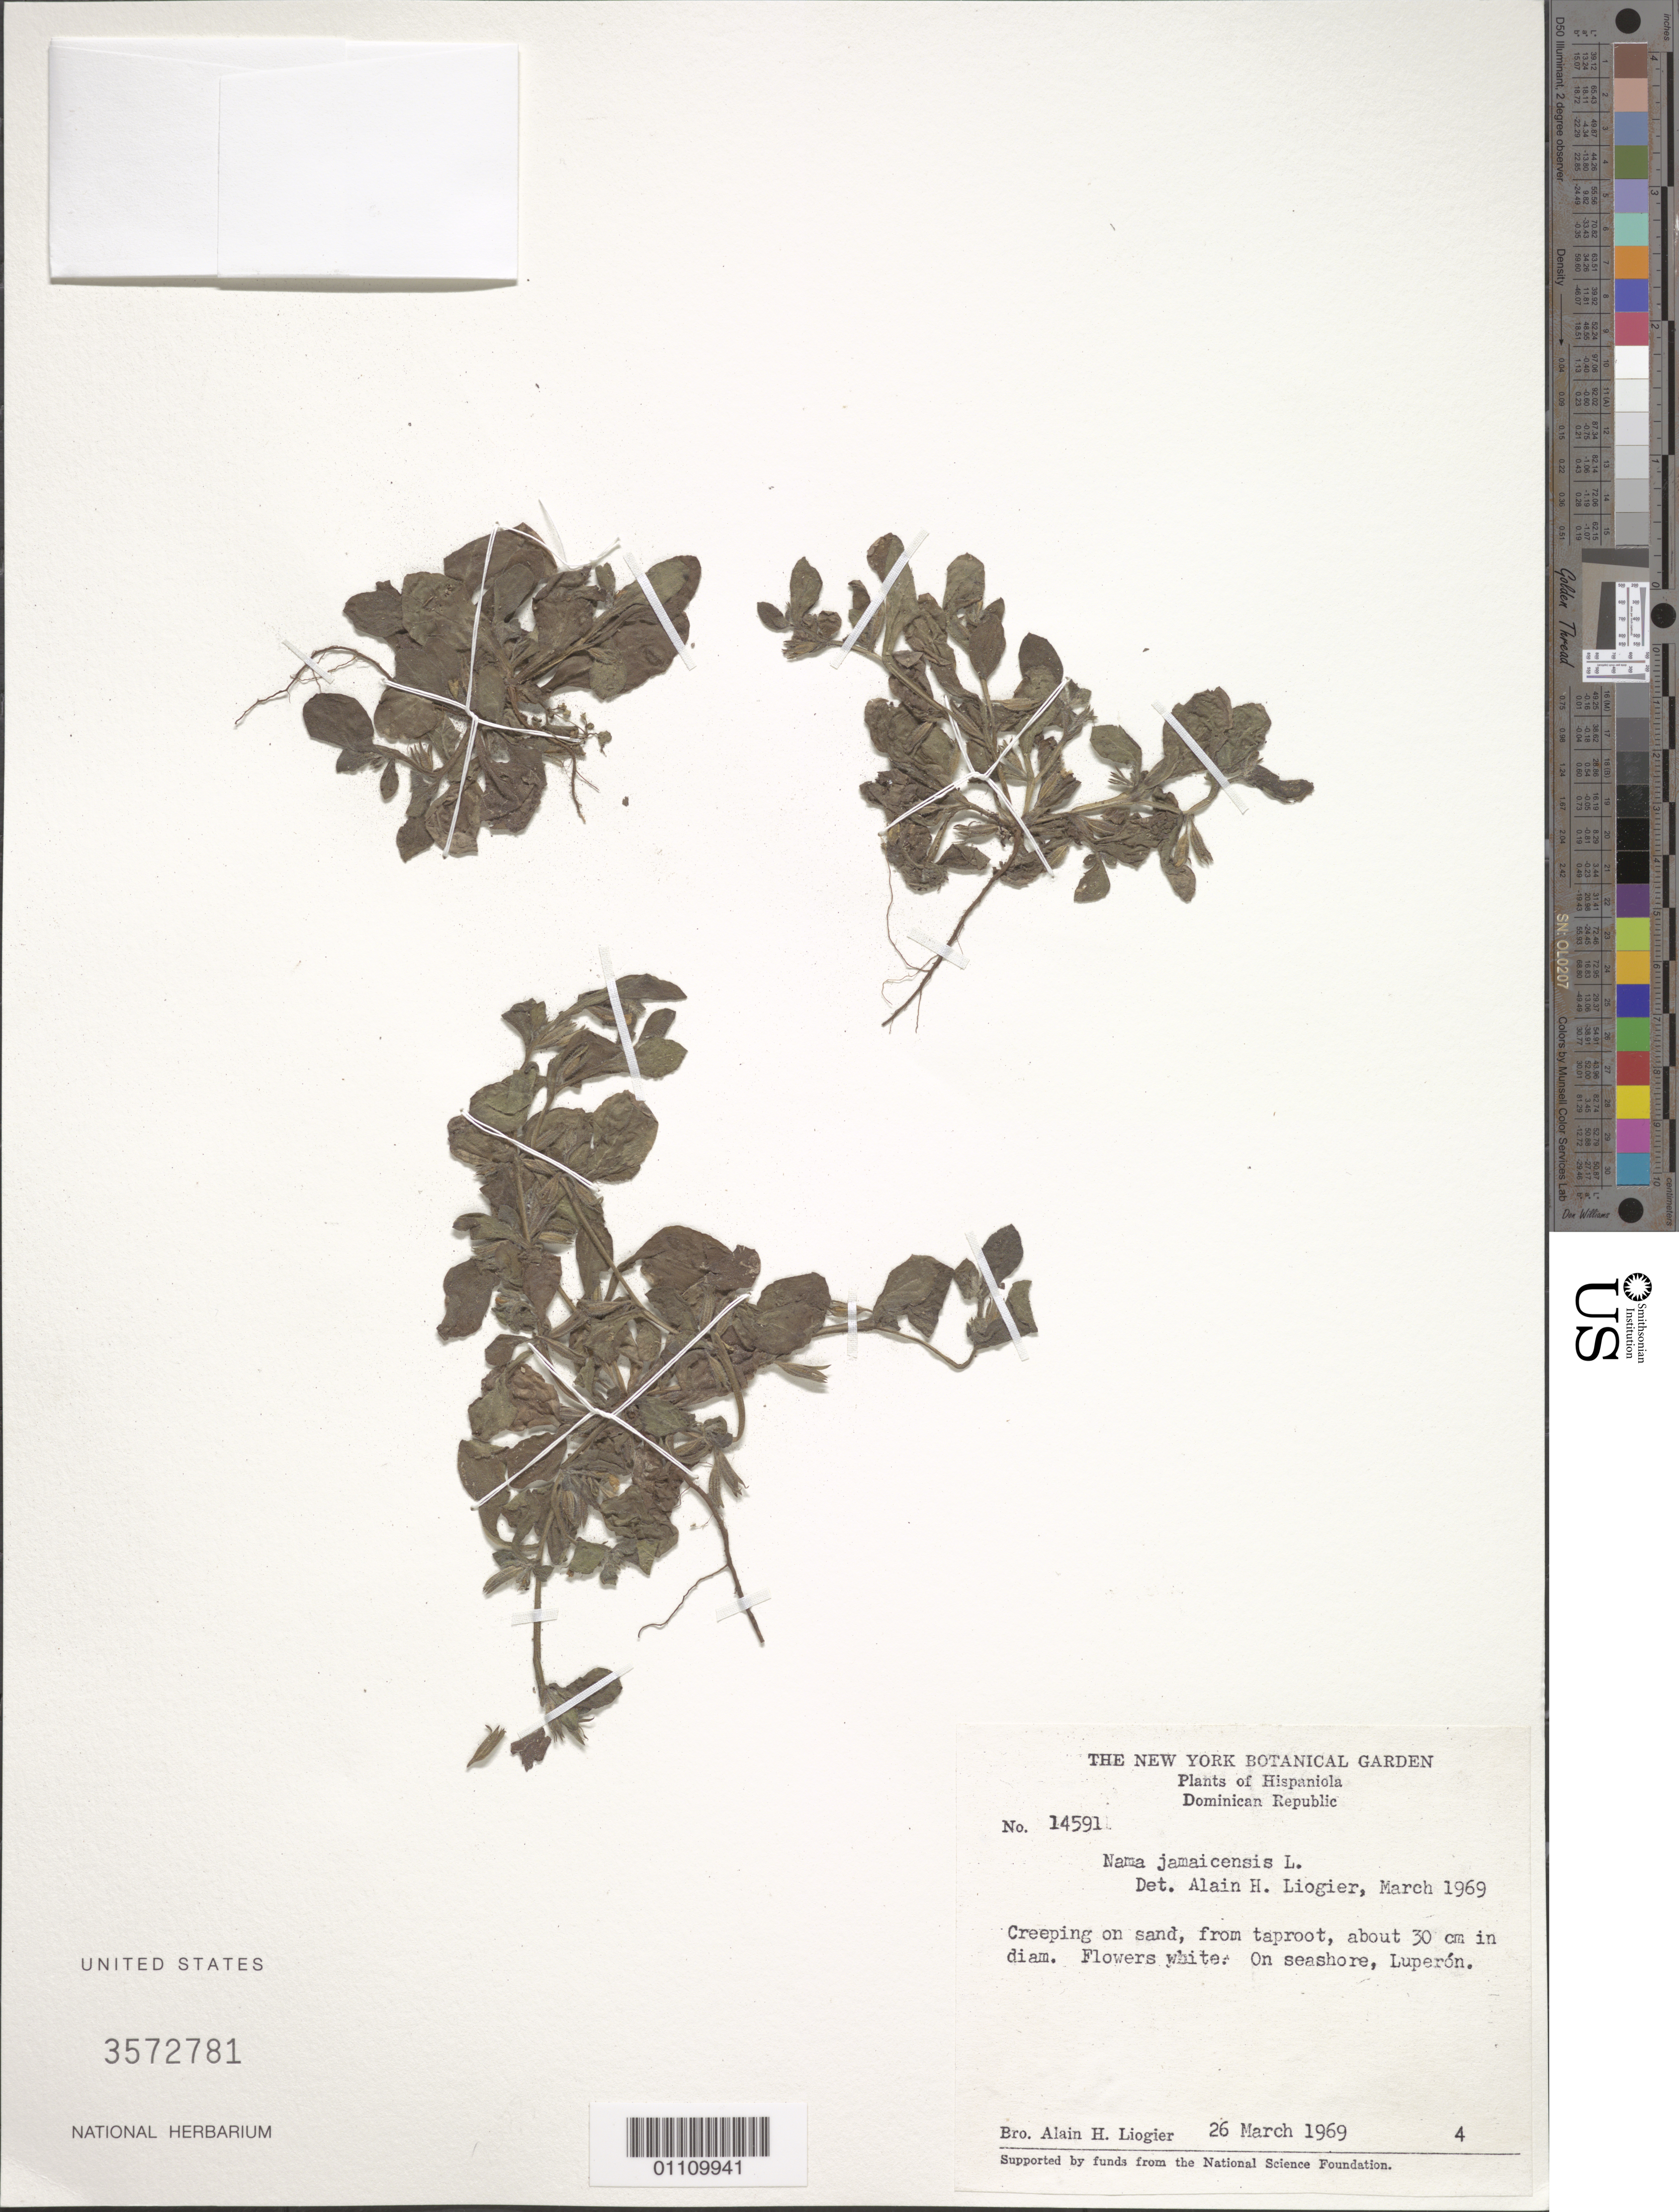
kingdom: Plantae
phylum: Tracheophyta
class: Magnoliopsida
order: Boraginales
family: Namaceae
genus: Nama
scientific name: Nama jamaicensis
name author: L.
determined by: Liogier, Alain H.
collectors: A. H. Liogier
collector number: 14591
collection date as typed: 26 Mar 1969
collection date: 1969-03-26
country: Dominican Republic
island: Hispaniola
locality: Luperón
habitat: On seashore, creeping on sand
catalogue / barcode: US 3572781